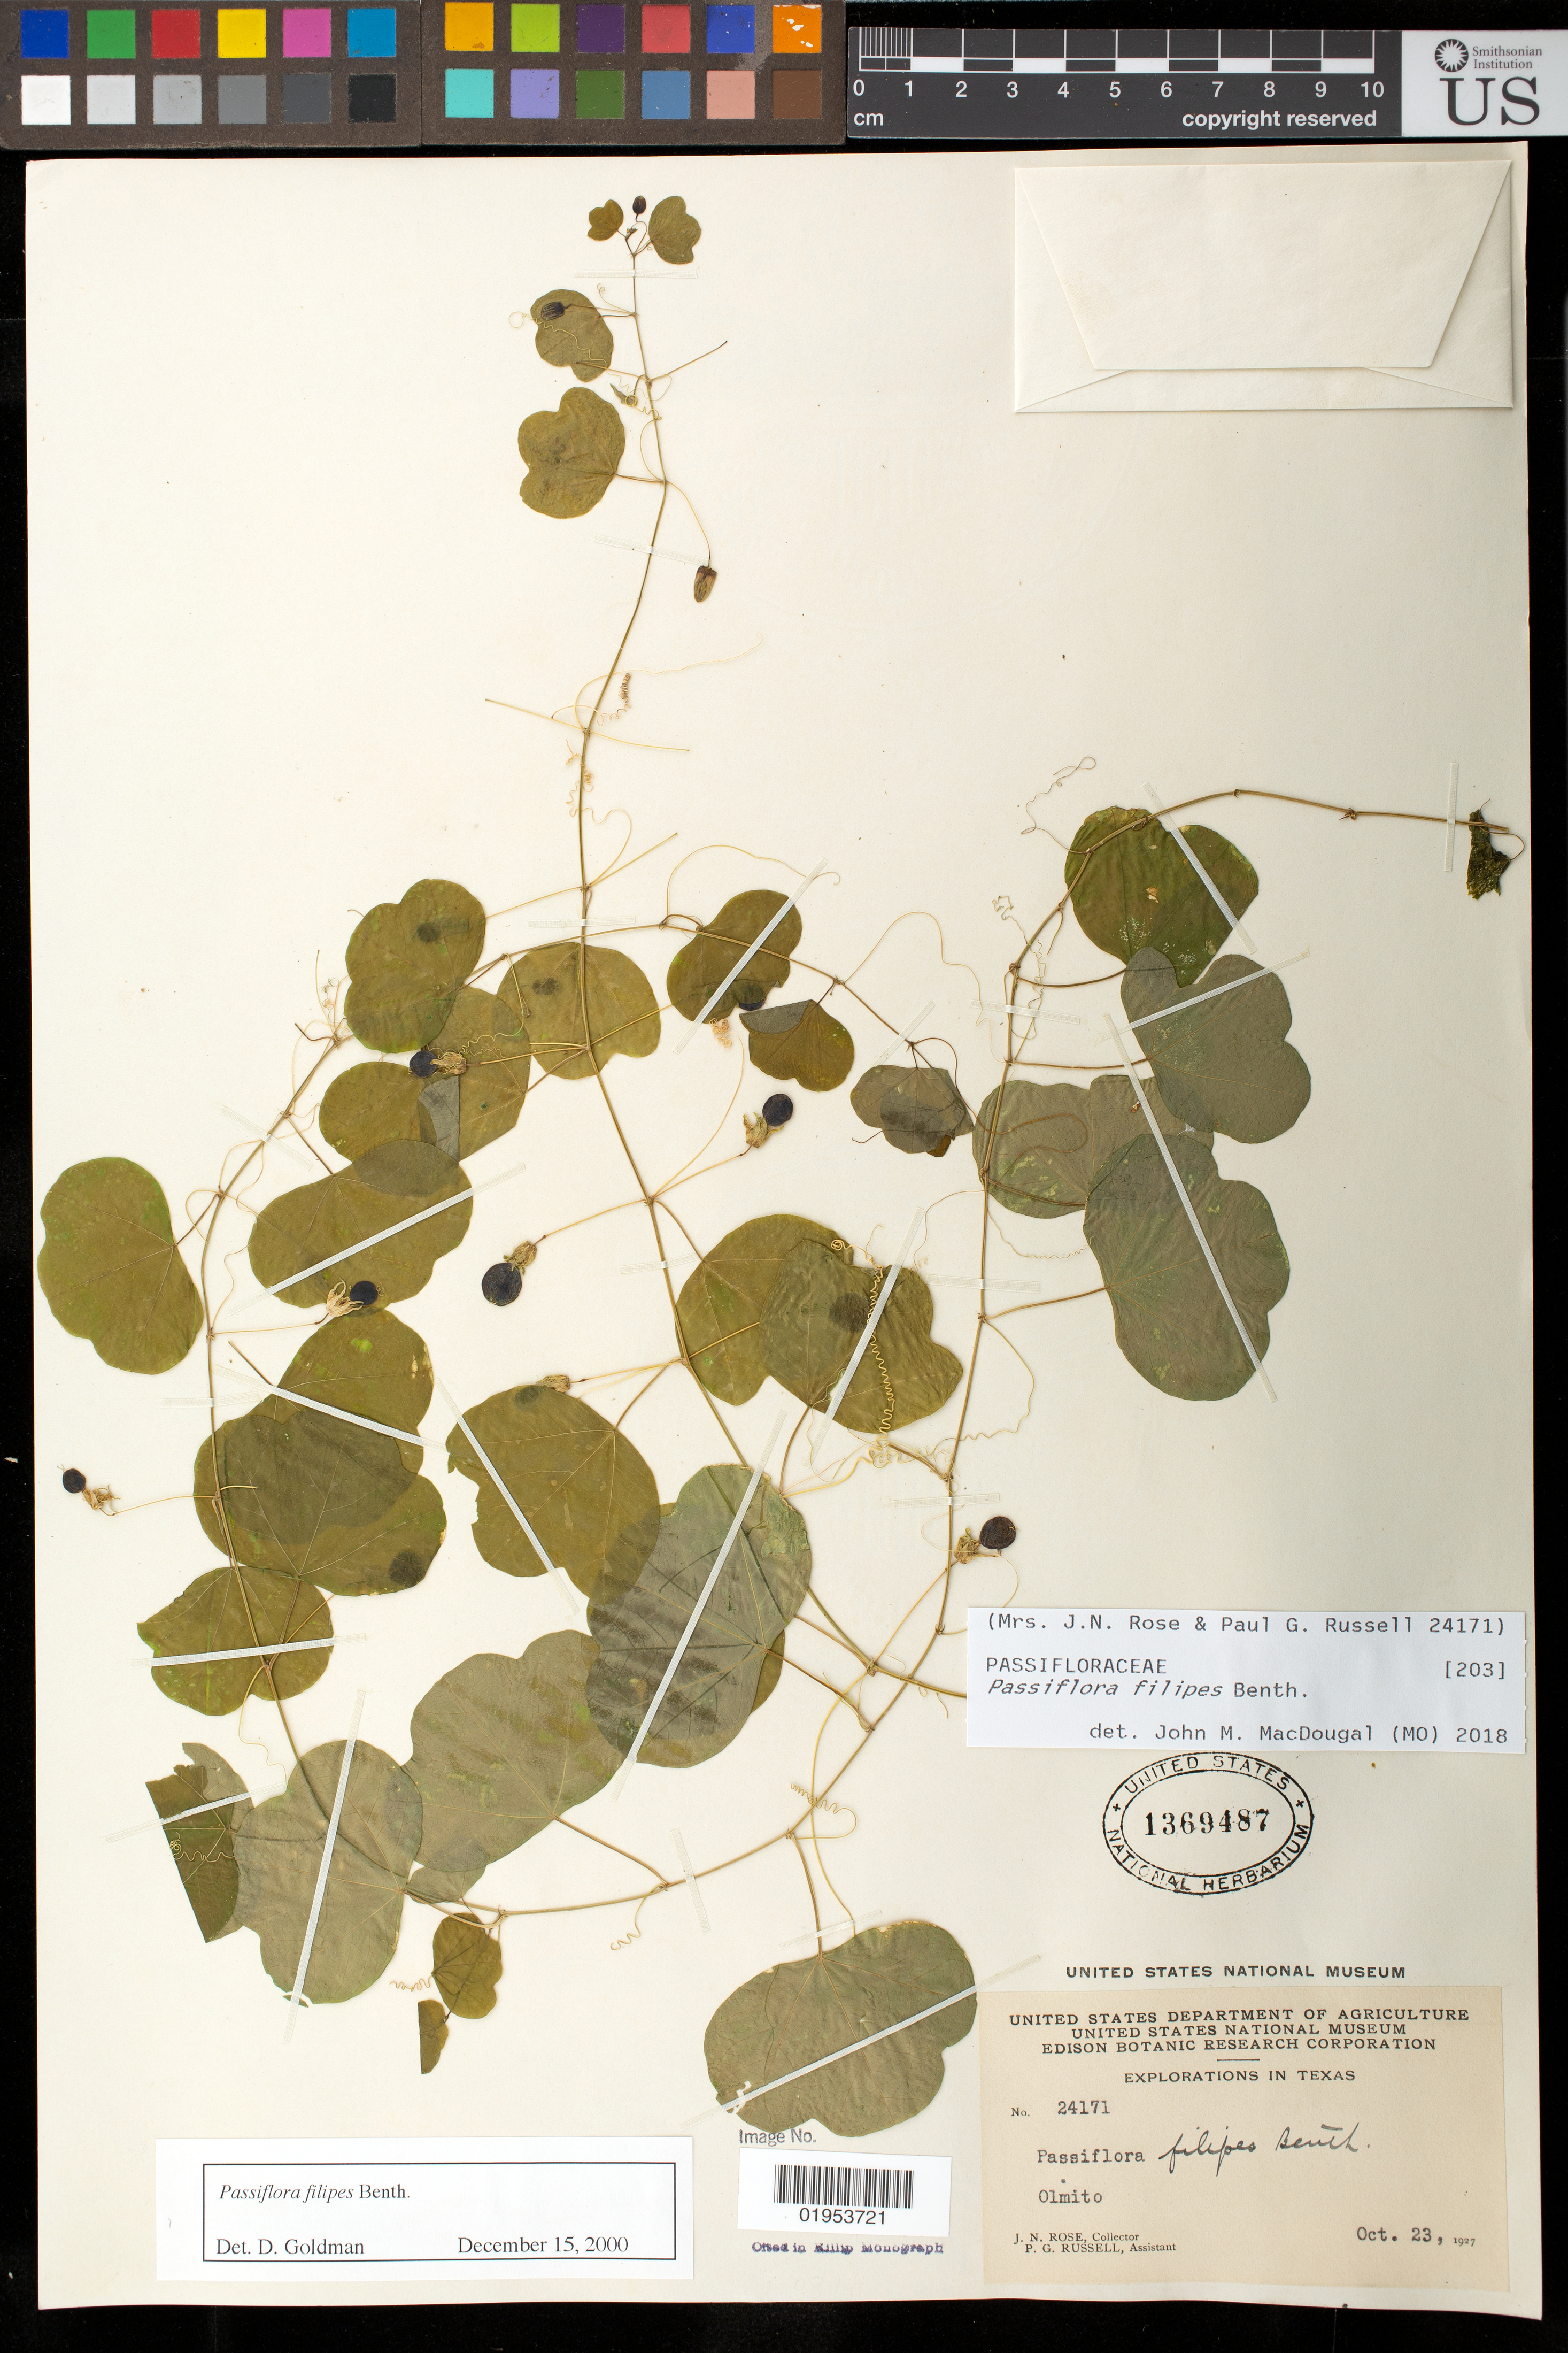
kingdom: Plantae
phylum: Tracheophyta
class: Magnoliopsida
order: Malpighiales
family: Passifloraceae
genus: Passiflora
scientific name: Passiflora filipes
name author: Benth.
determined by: Goldman, D. H.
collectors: J. N. Rose & P. G. Russell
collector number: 24171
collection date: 1927-10-23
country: United States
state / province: Texas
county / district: Cameron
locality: Olmito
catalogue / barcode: US 1369487